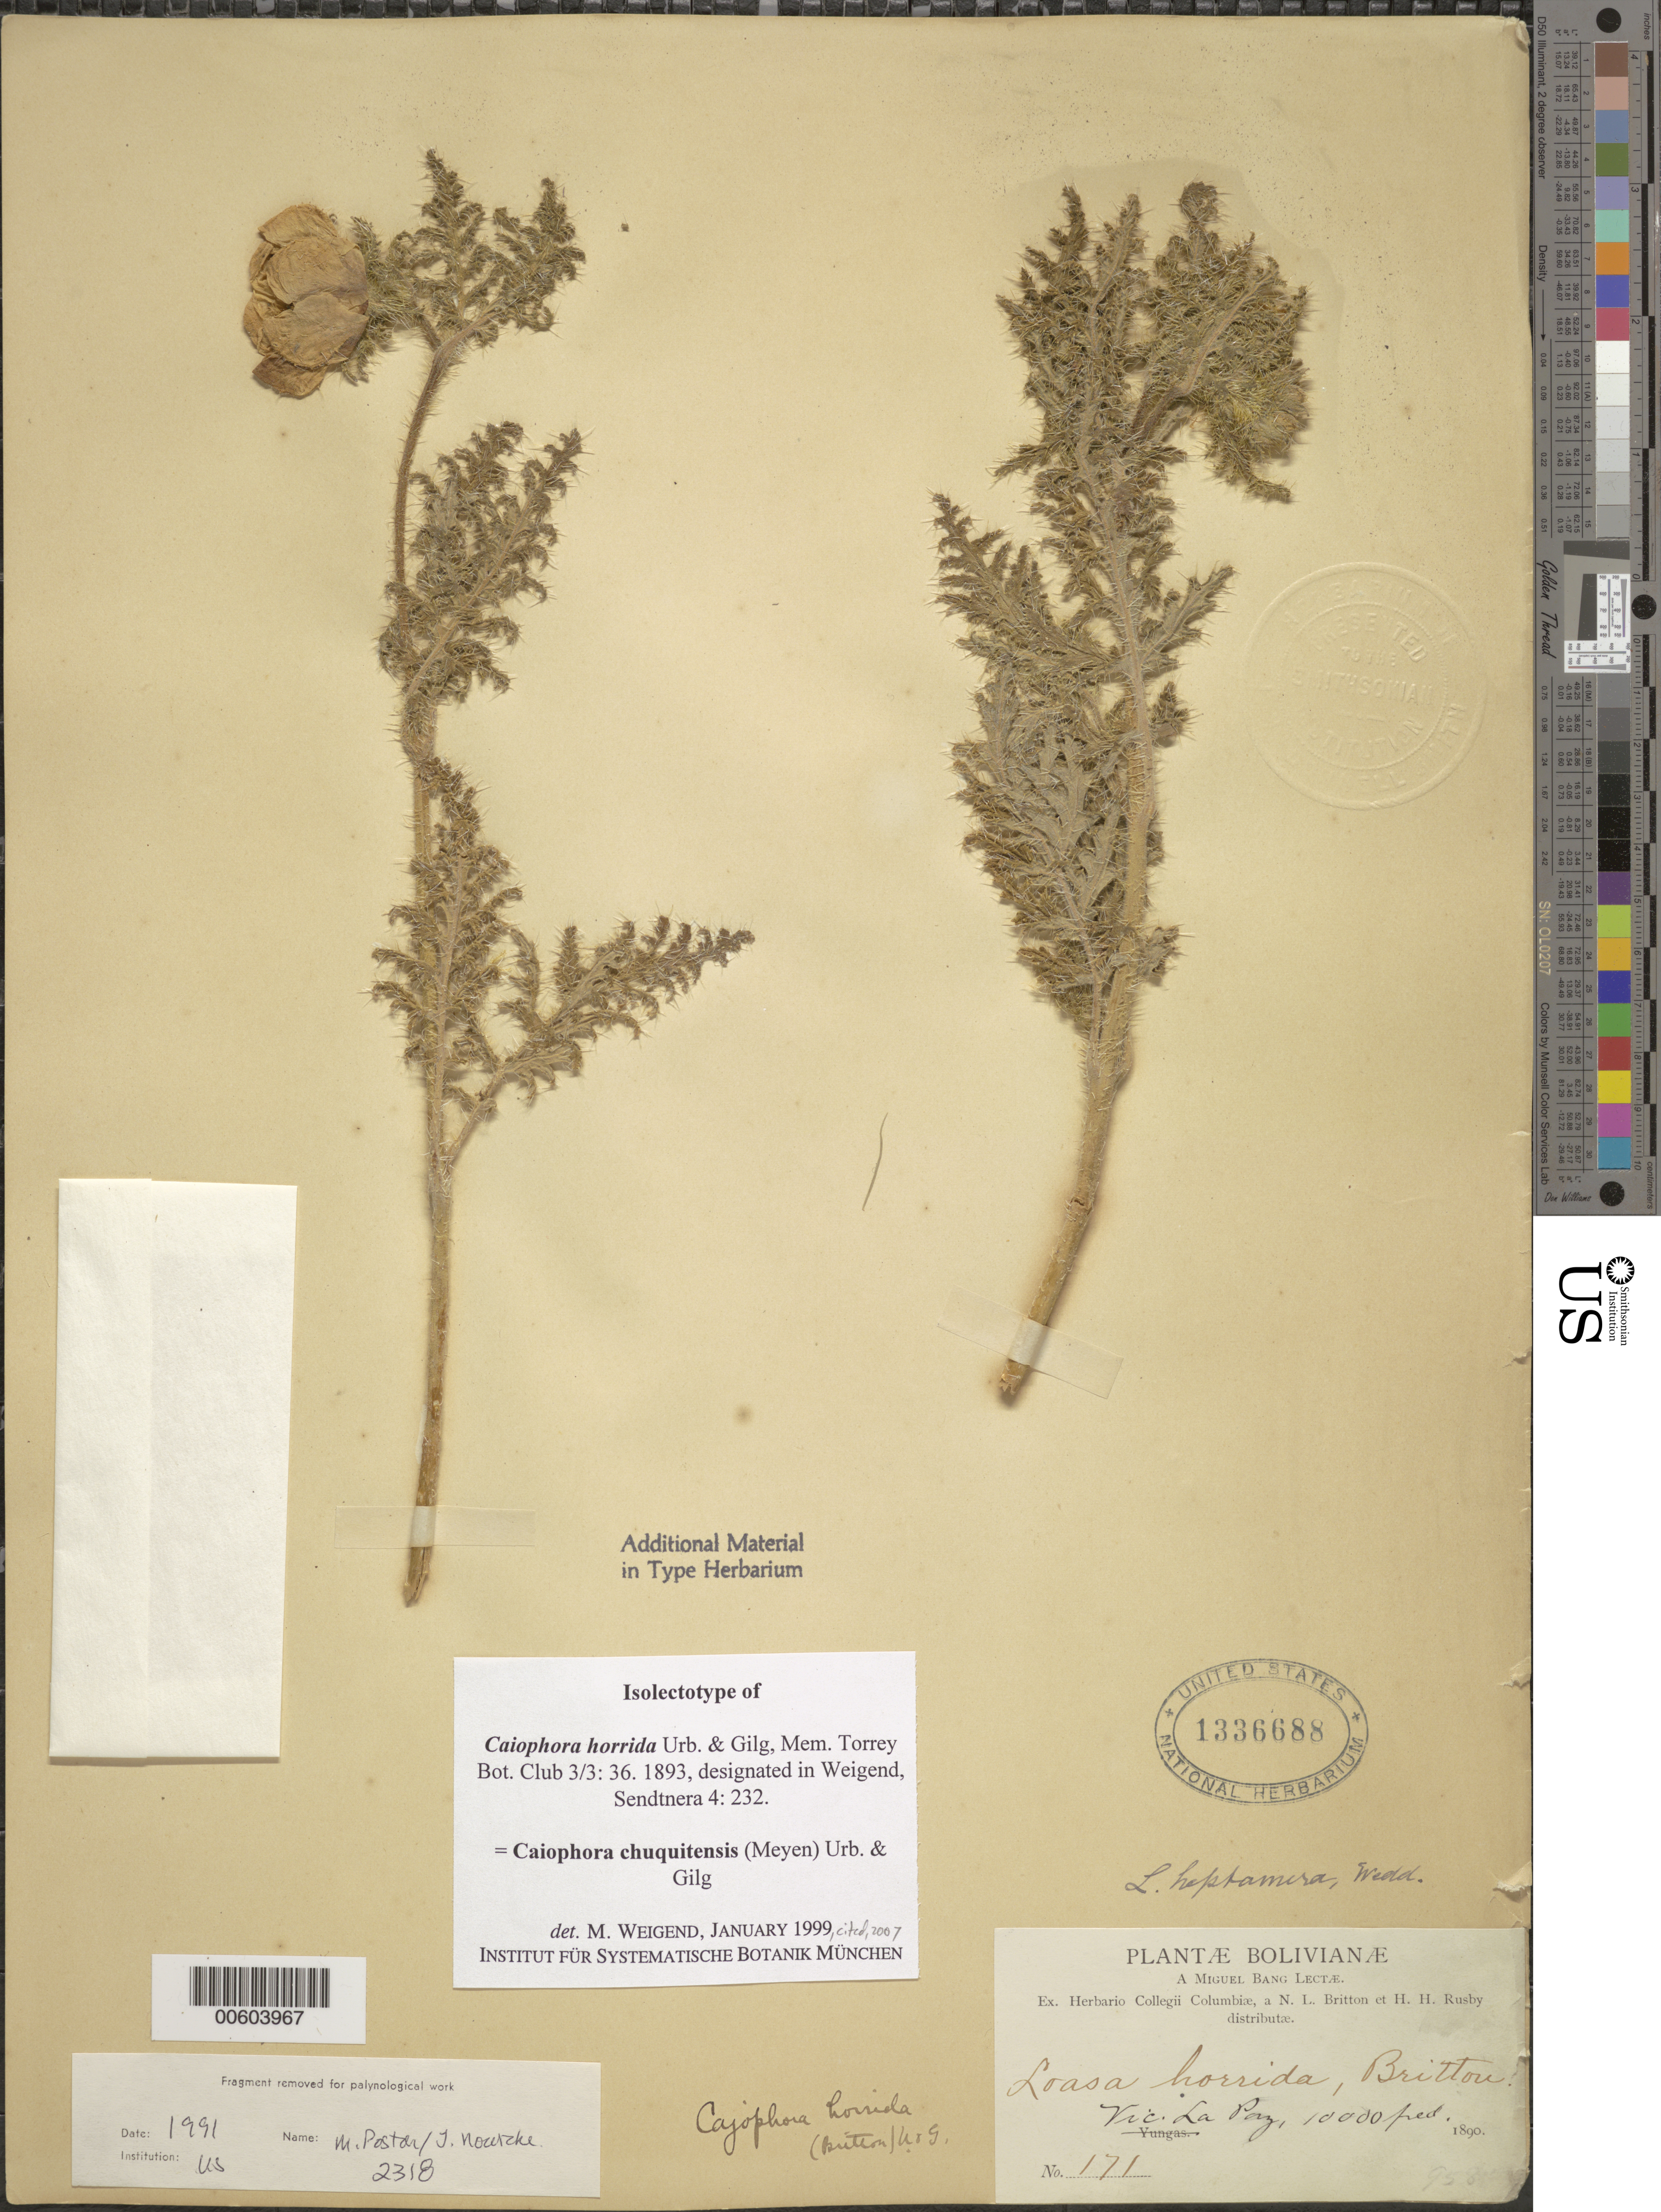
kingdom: Plantae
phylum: Tracheophyta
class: Magnoliopsida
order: Cornales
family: Loasaceae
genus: Caiophora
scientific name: Caiophora chuquitensis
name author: (Meyen) Urb. & Gilg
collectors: M. Bang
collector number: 171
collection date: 1890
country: Bolivia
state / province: La Paz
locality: Vic. La Paz.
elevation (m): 3048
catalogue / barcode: US 1336688